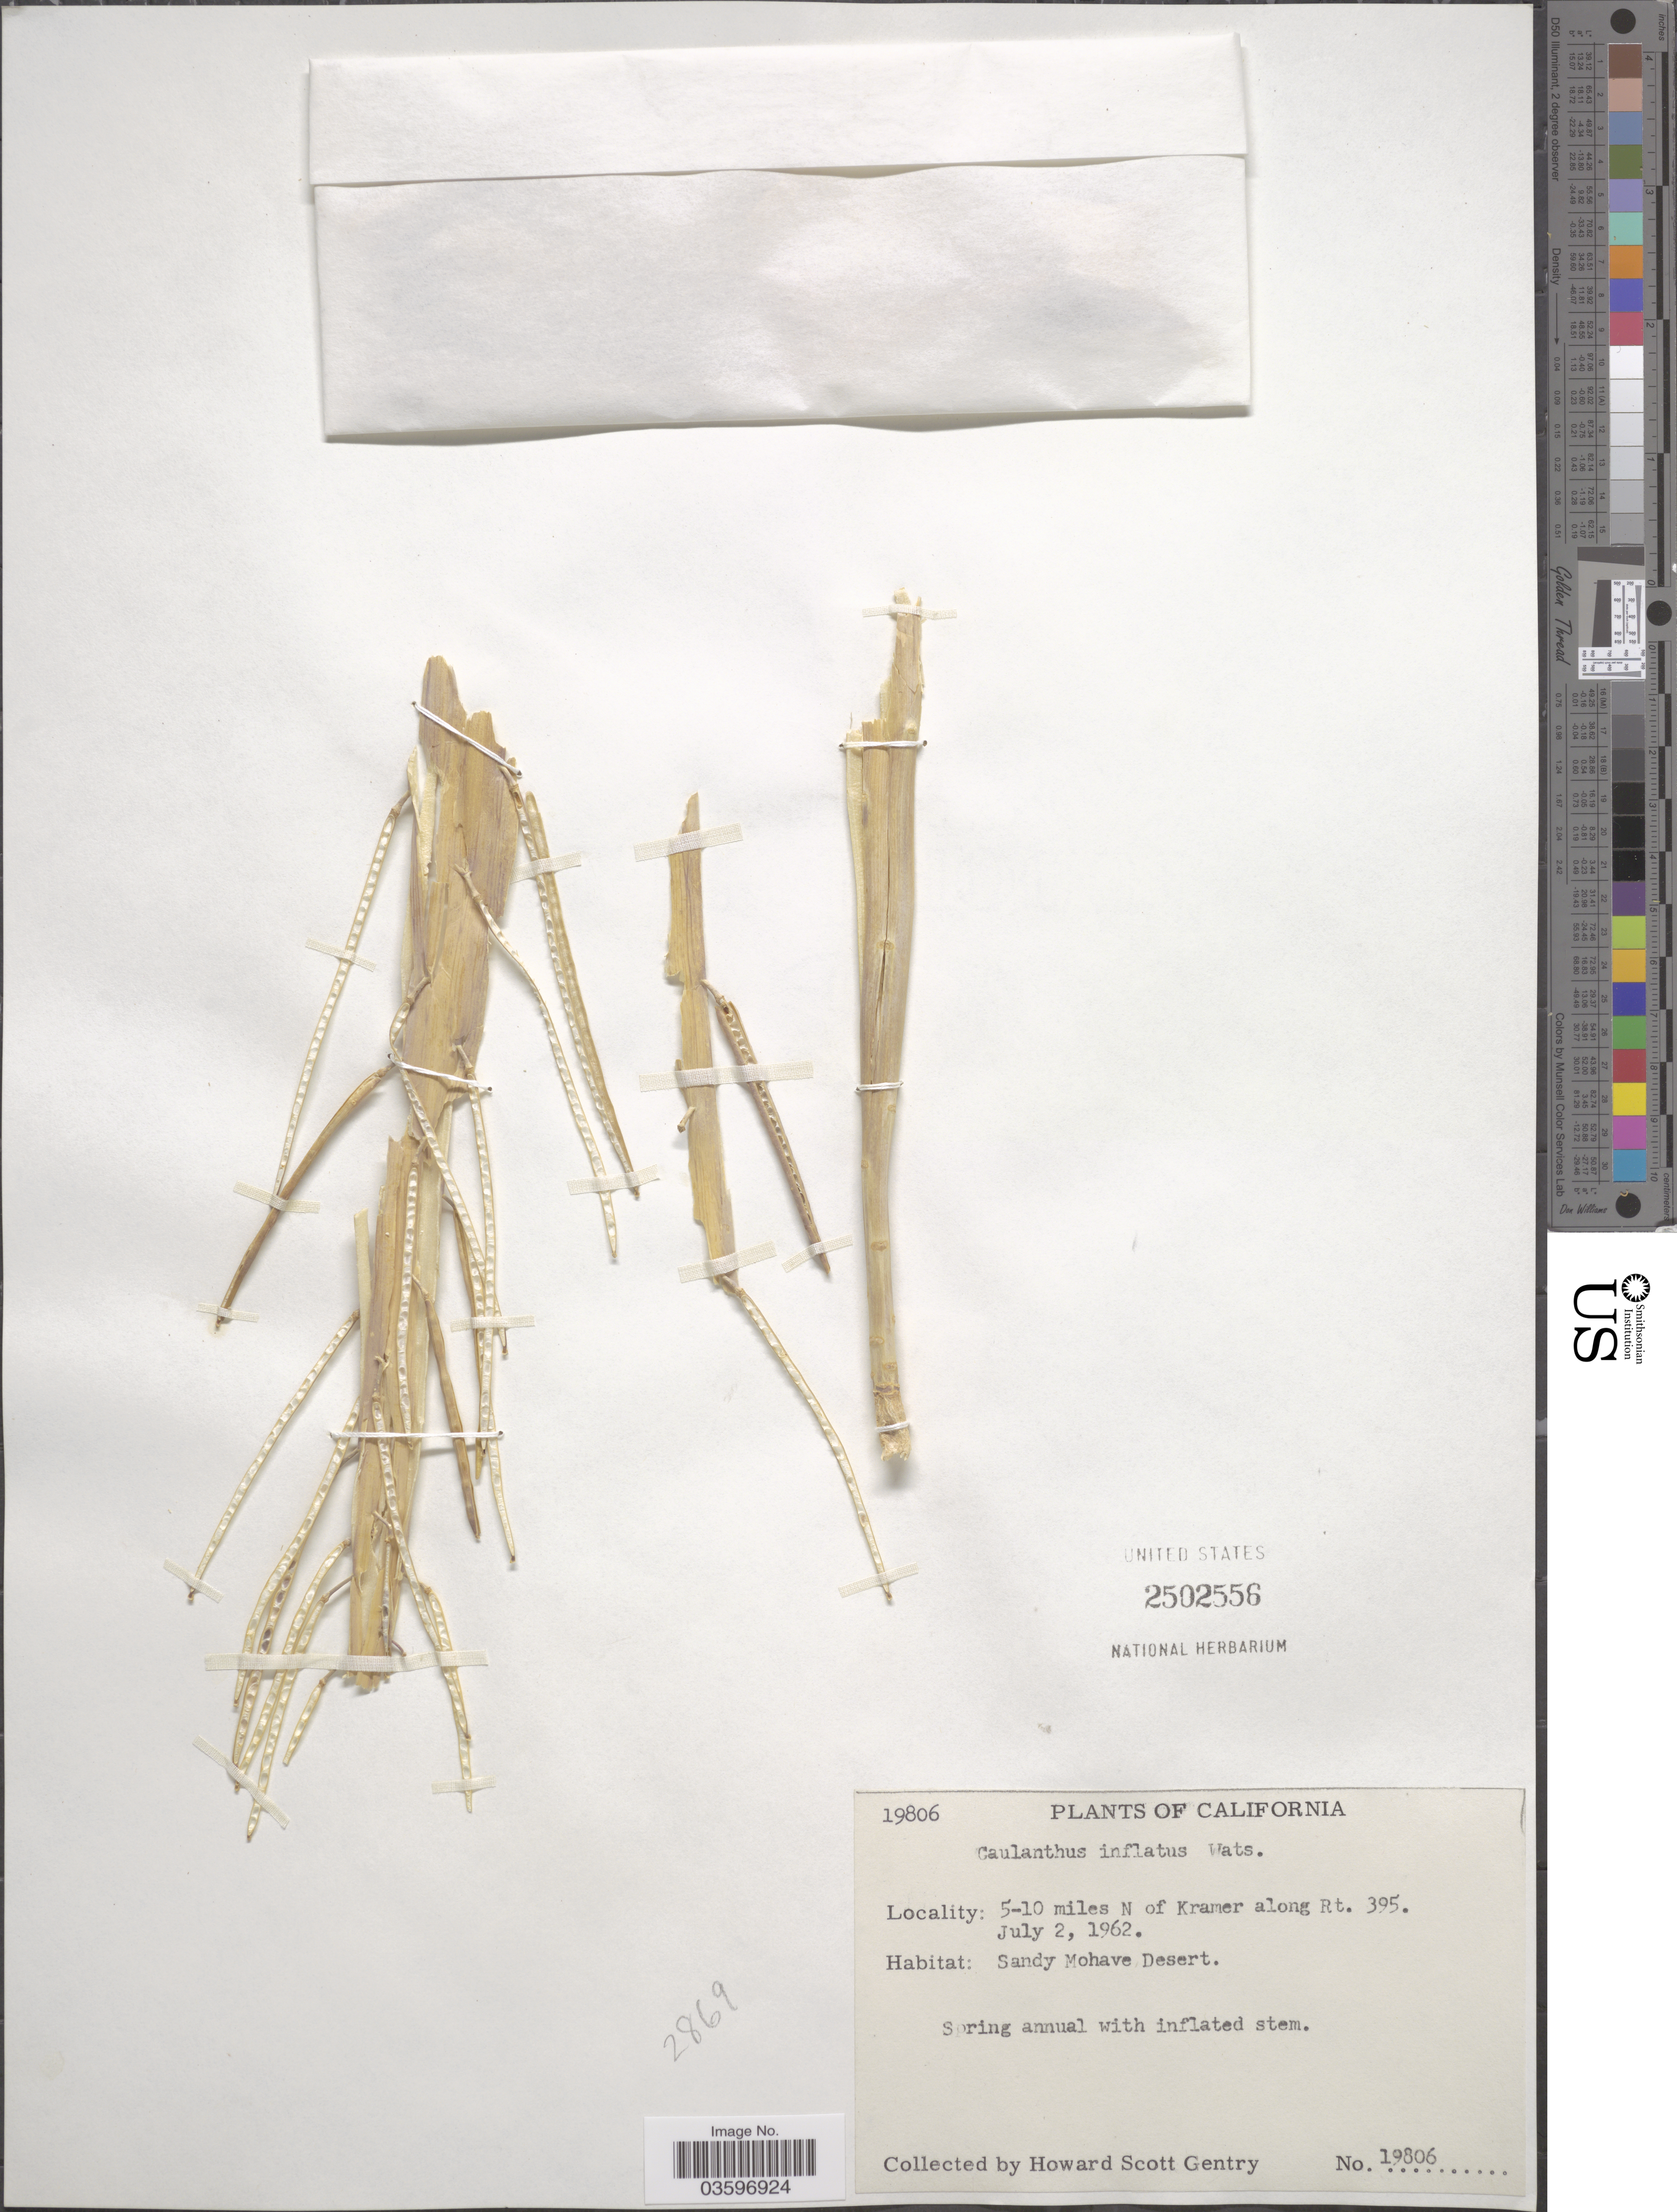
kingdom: Plantae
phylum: Tracheophyta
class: Magnoliopsida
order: Brassicales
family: Brassicaceae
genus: Caulanthus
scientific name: Caulanthus inflatus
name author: S. Watson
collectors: H. S. Gentry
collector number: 19806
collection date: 1962-07-02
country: United States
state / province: California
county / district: Kern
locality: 5-10 miles N of Kramer along Rt. 395. Sandy Mohave Desert.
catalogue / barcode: US 2502556